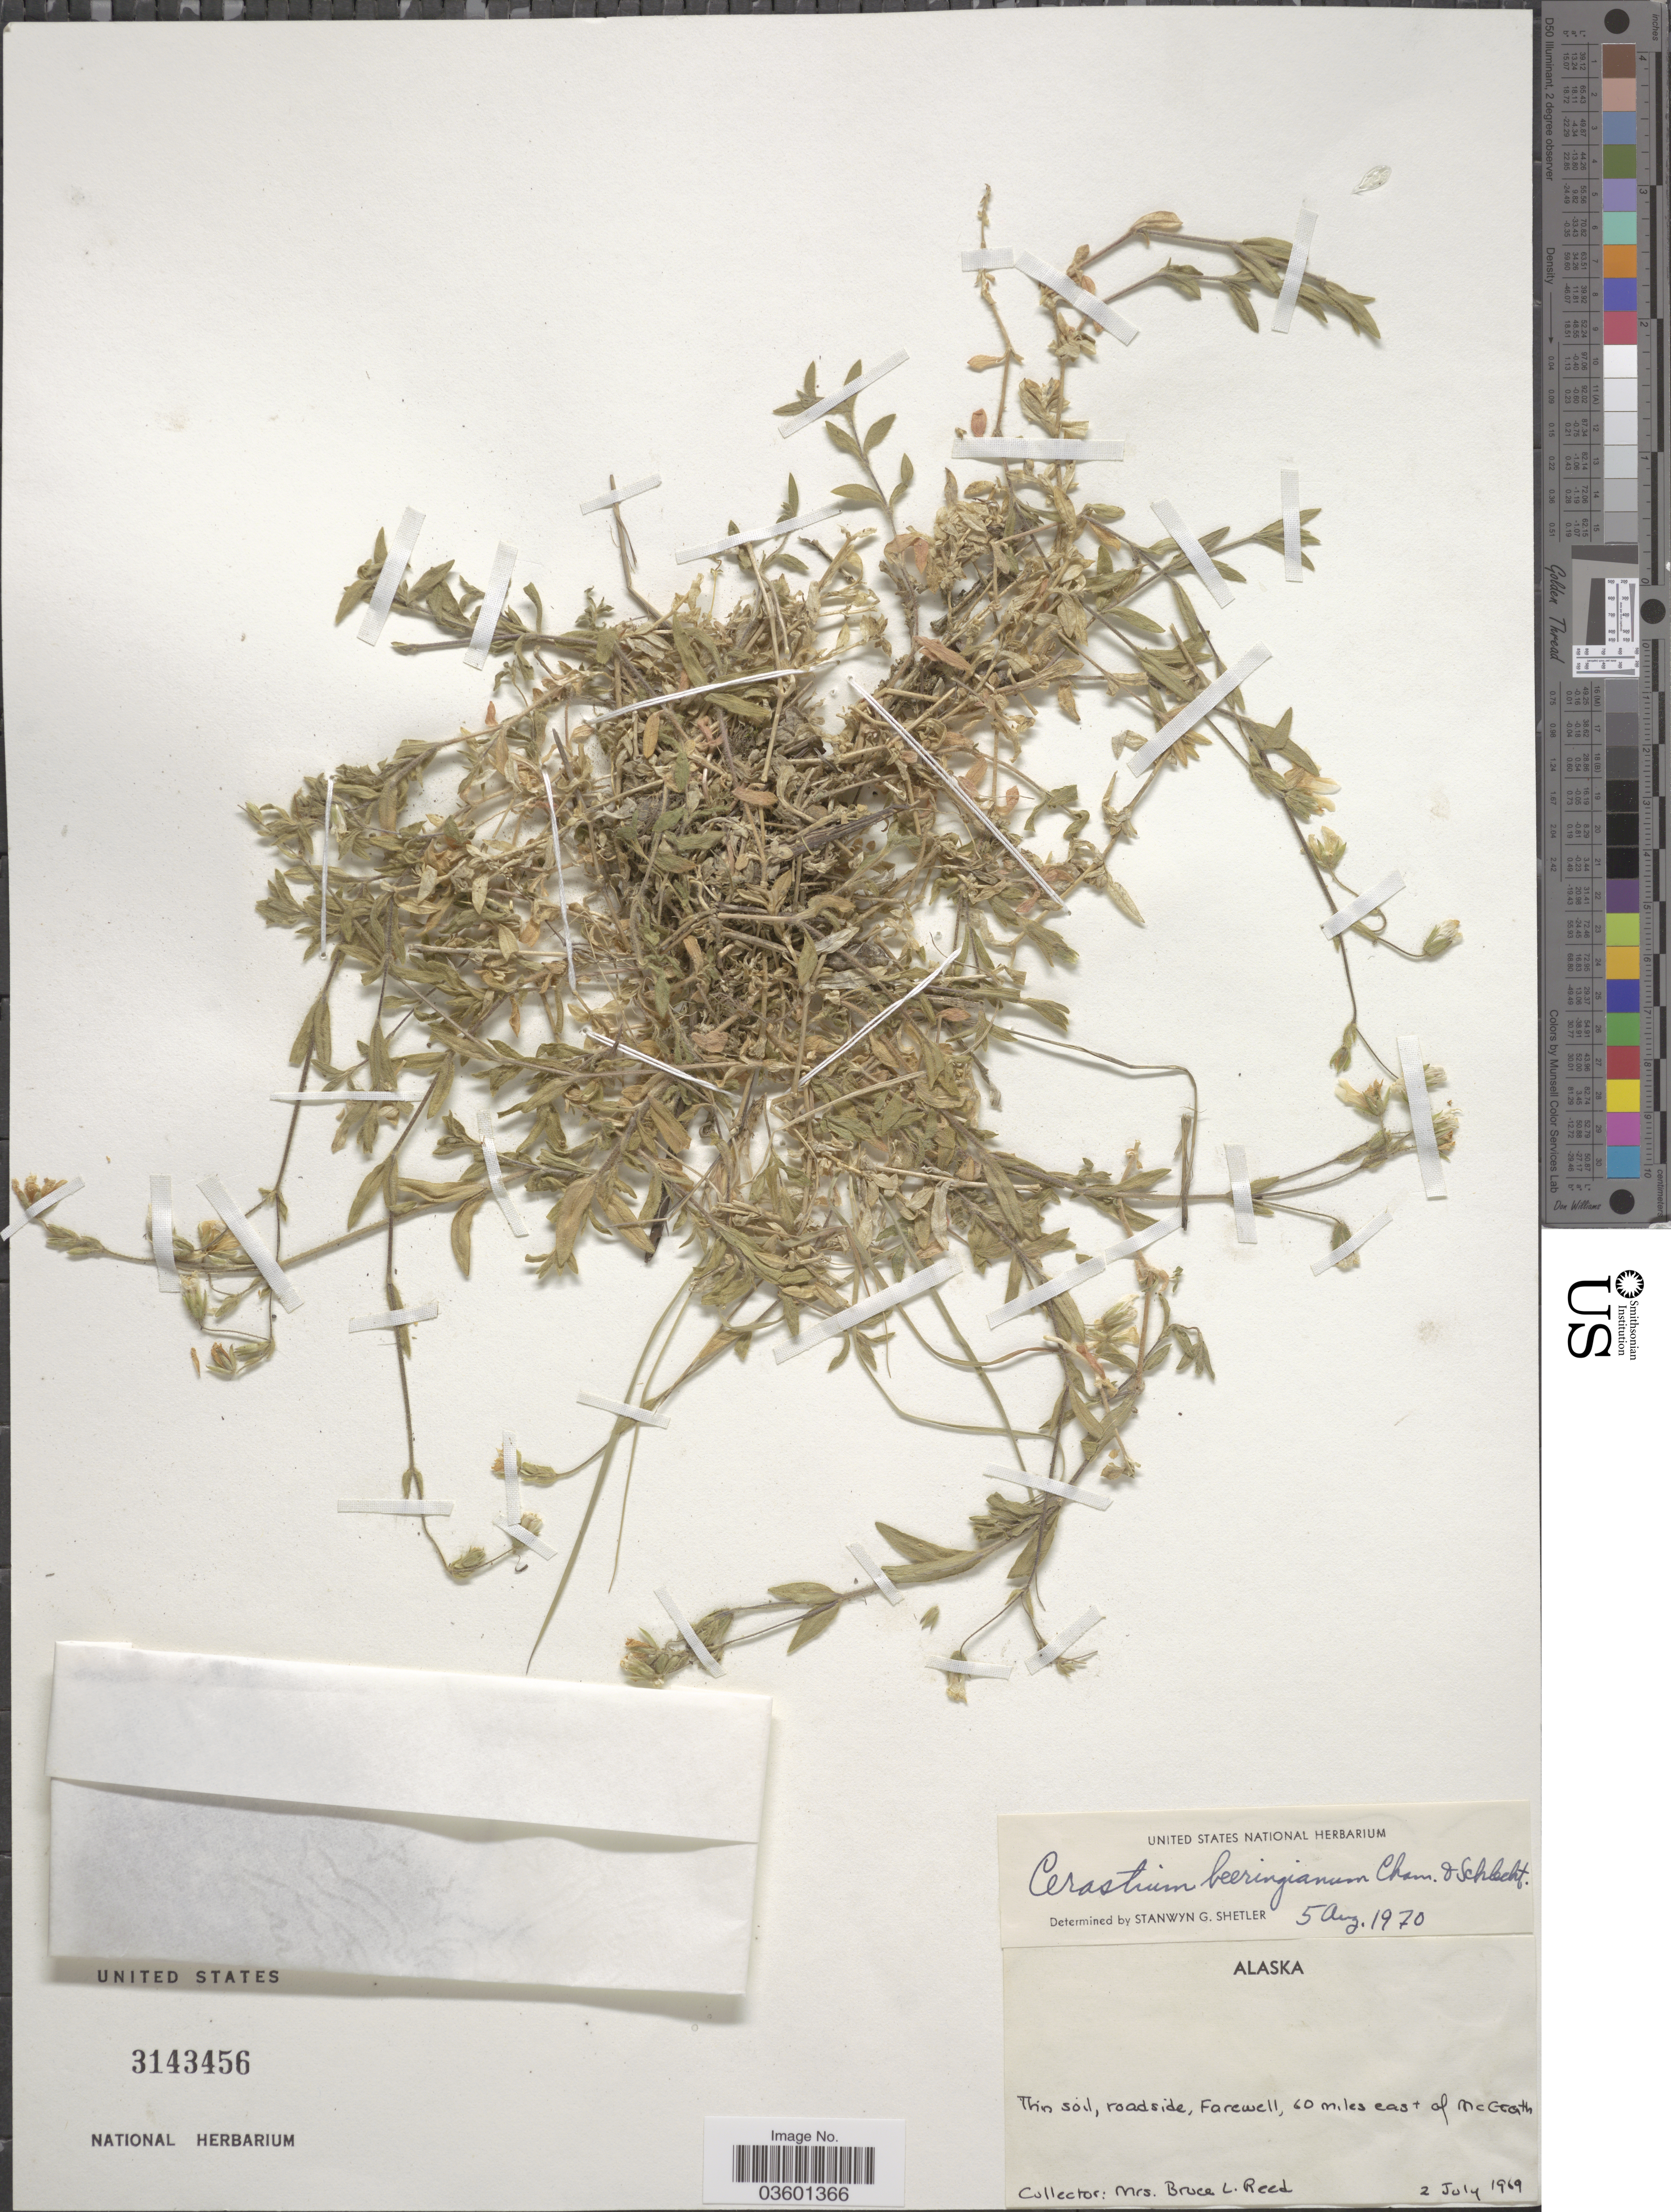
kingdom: Plantae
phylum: Tracheophyta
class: Magnoliopsida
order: Caryophyllales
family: Caryophyllaceae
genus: Cerastium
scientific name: Cerastium beeringianum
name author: Cham. & Schltdl.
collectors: B. Reed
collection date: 1969-07-02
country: United States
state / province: Alaska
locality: Farewell, 60 miles east of McGrath.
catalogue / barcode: US 3143456